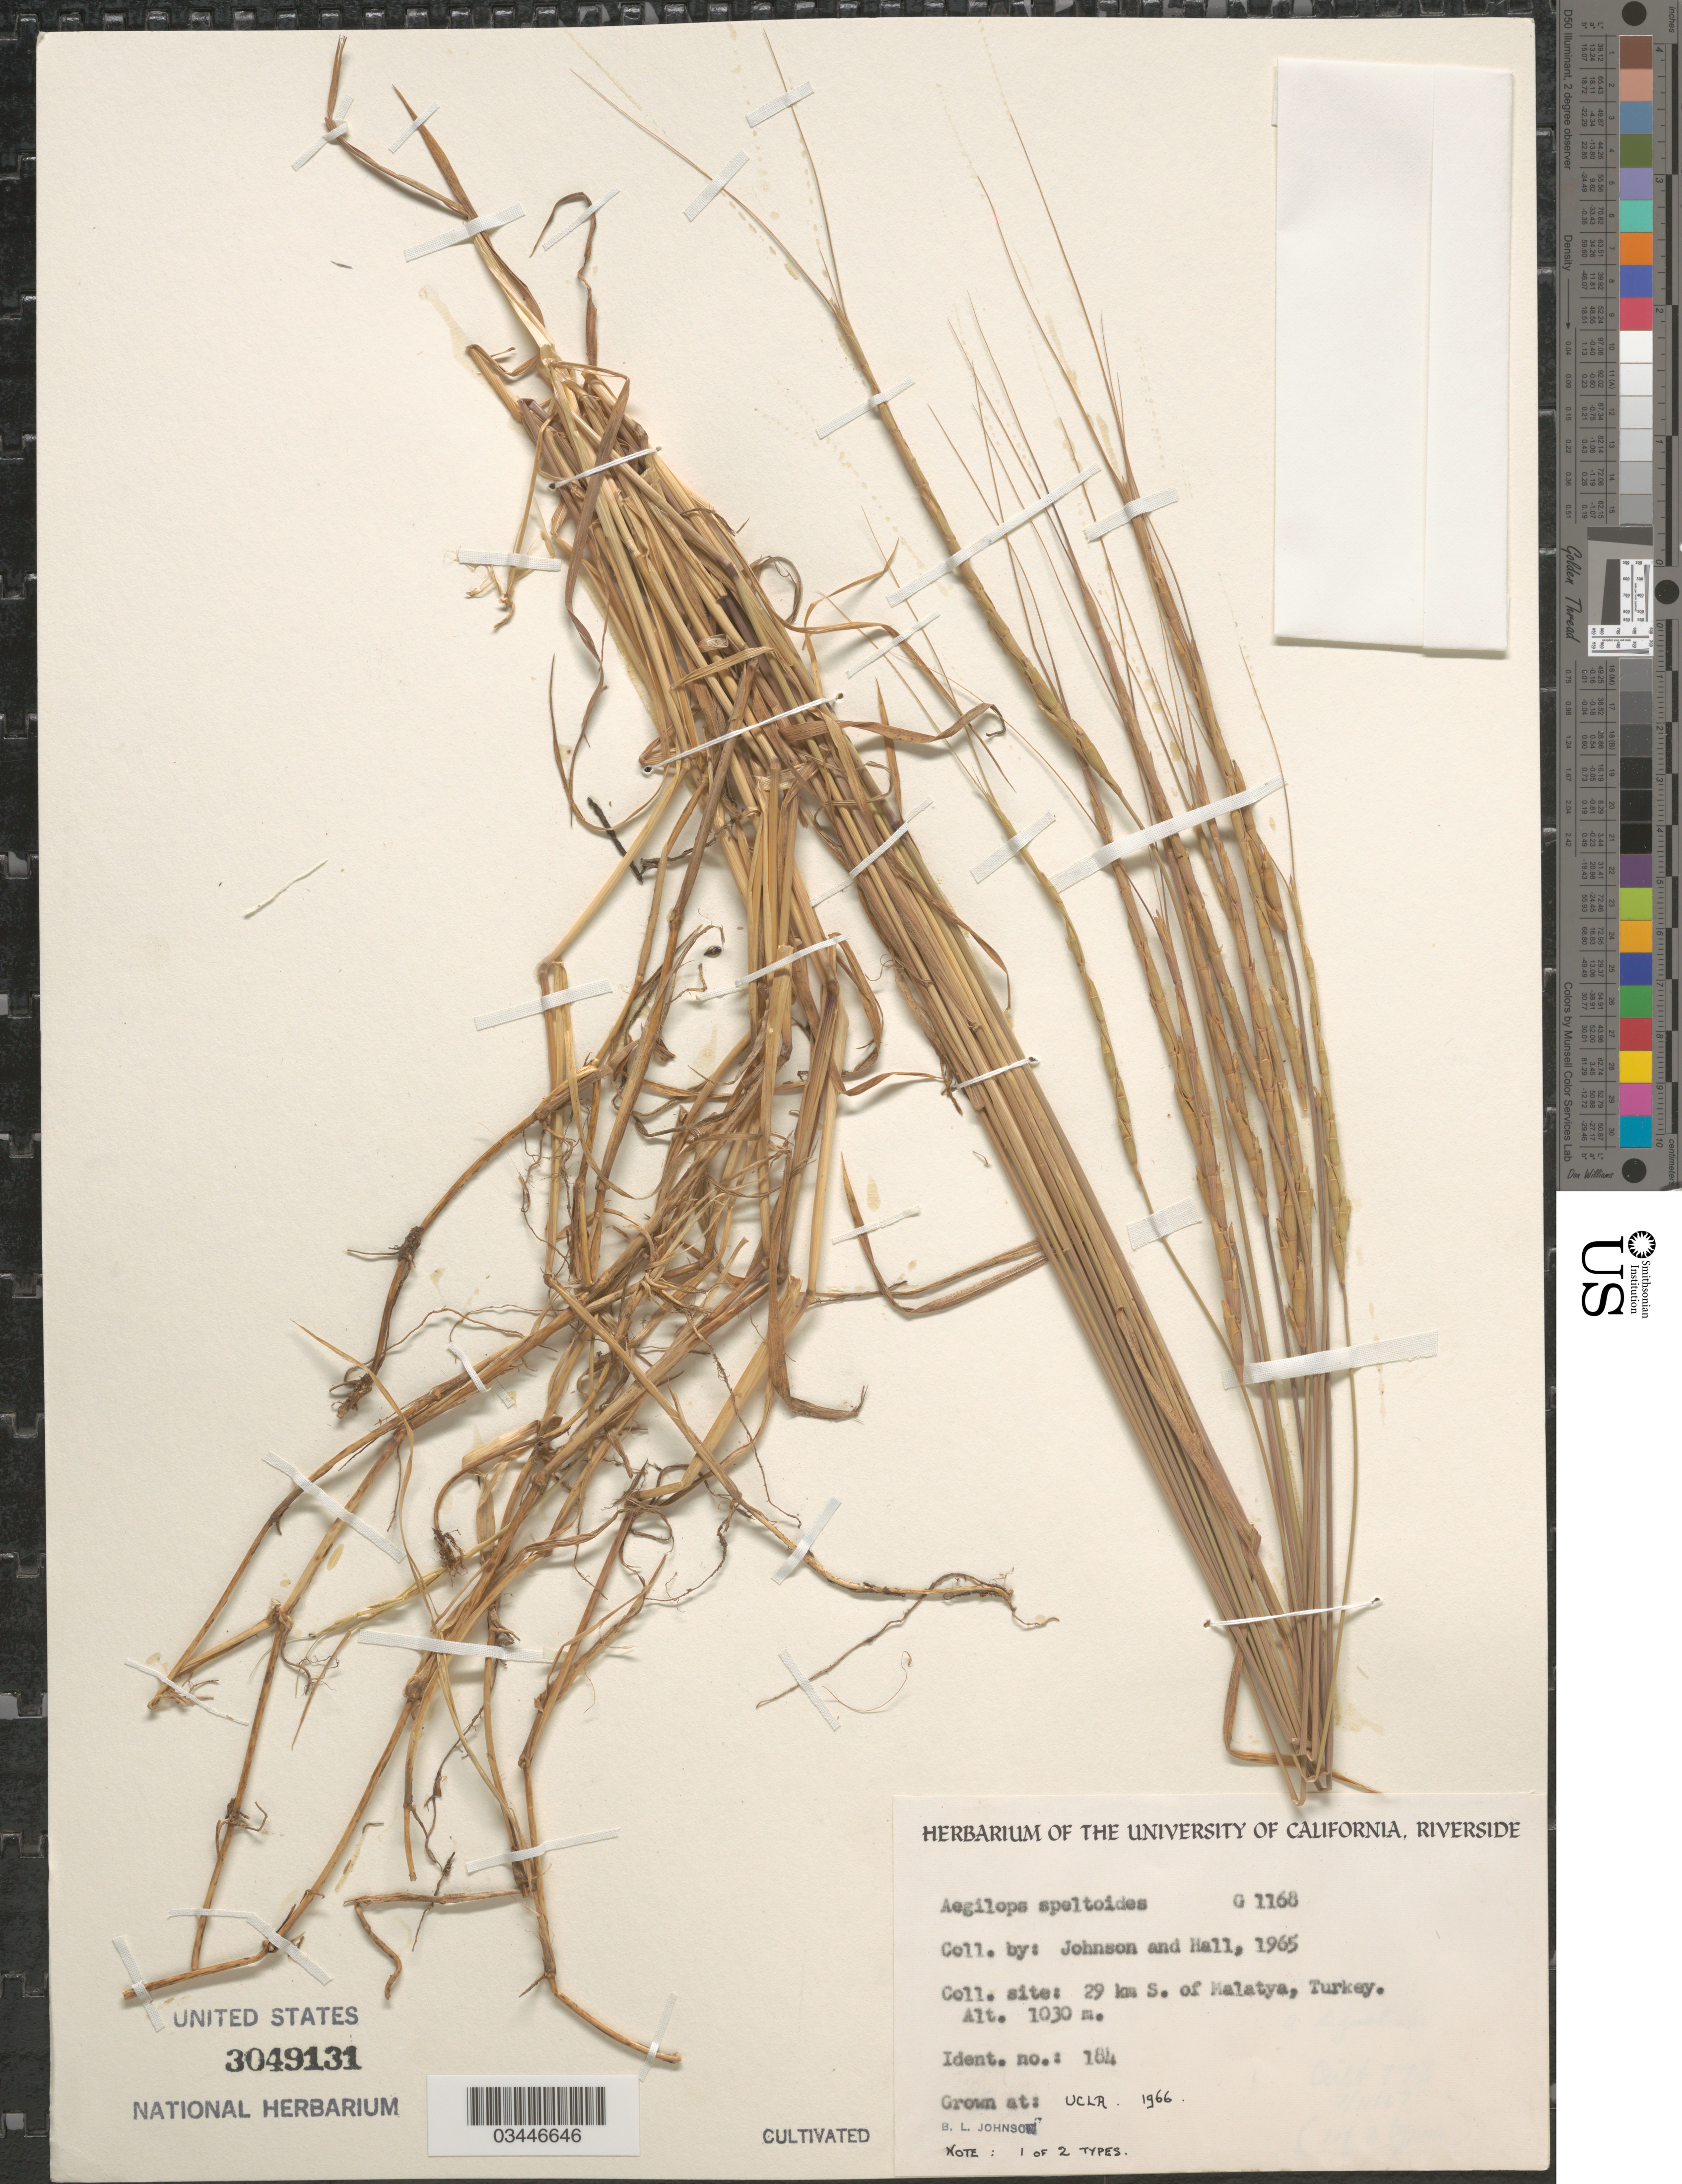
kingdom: Plantae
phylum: Tracheophyta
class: Liliopsida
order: Poales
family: Poaceae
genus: Aegilops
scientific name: Aegilops speltoides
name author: Tausch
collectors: B. Johnson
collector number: G1168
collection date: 1966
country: United States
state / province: California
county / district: Los Angeles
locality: UCLA.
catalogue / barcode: US 3049131